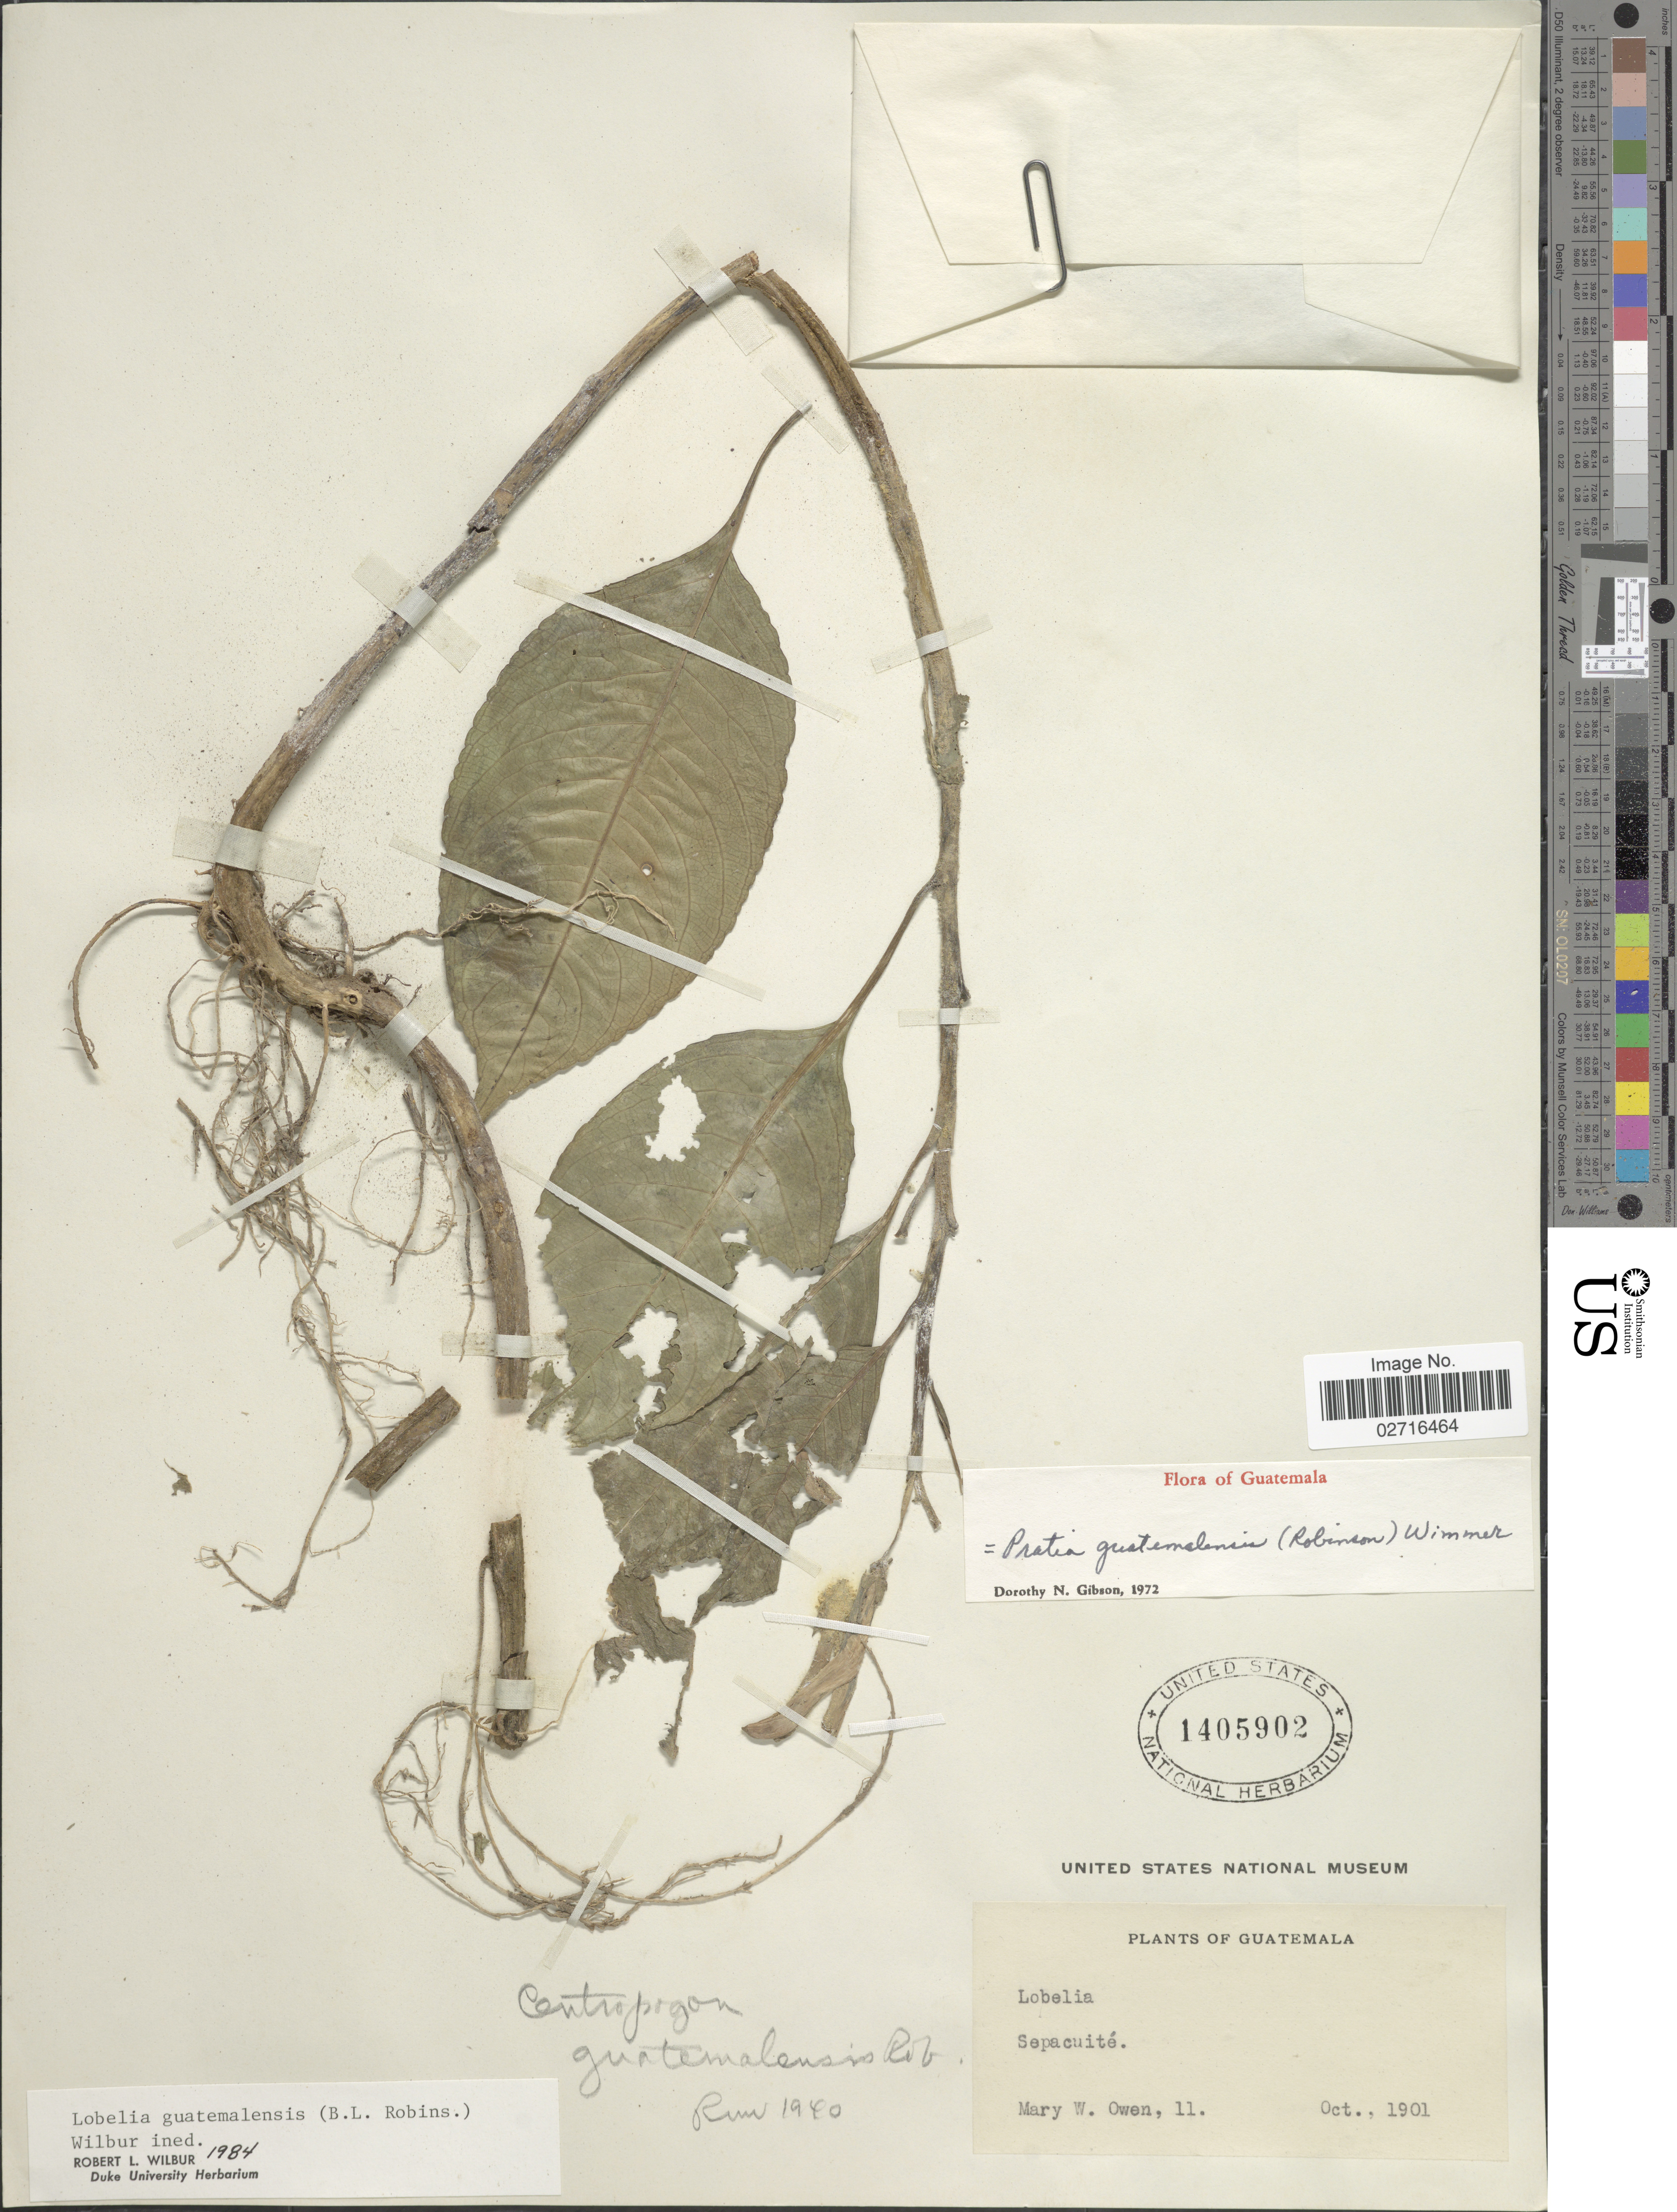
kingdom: Plantae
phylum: Tracheophyta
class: Magnoliopsida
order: Asterales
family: Campanulaceae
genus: Pratia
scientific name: Pratia guatemalensis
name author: (B.L. Rob. ex Donn. Sm.) E. Wimm.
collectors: M. W. Owen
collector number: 11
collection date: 1901-10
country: Guatemala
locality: Sepacuité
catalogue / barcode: US 1405902